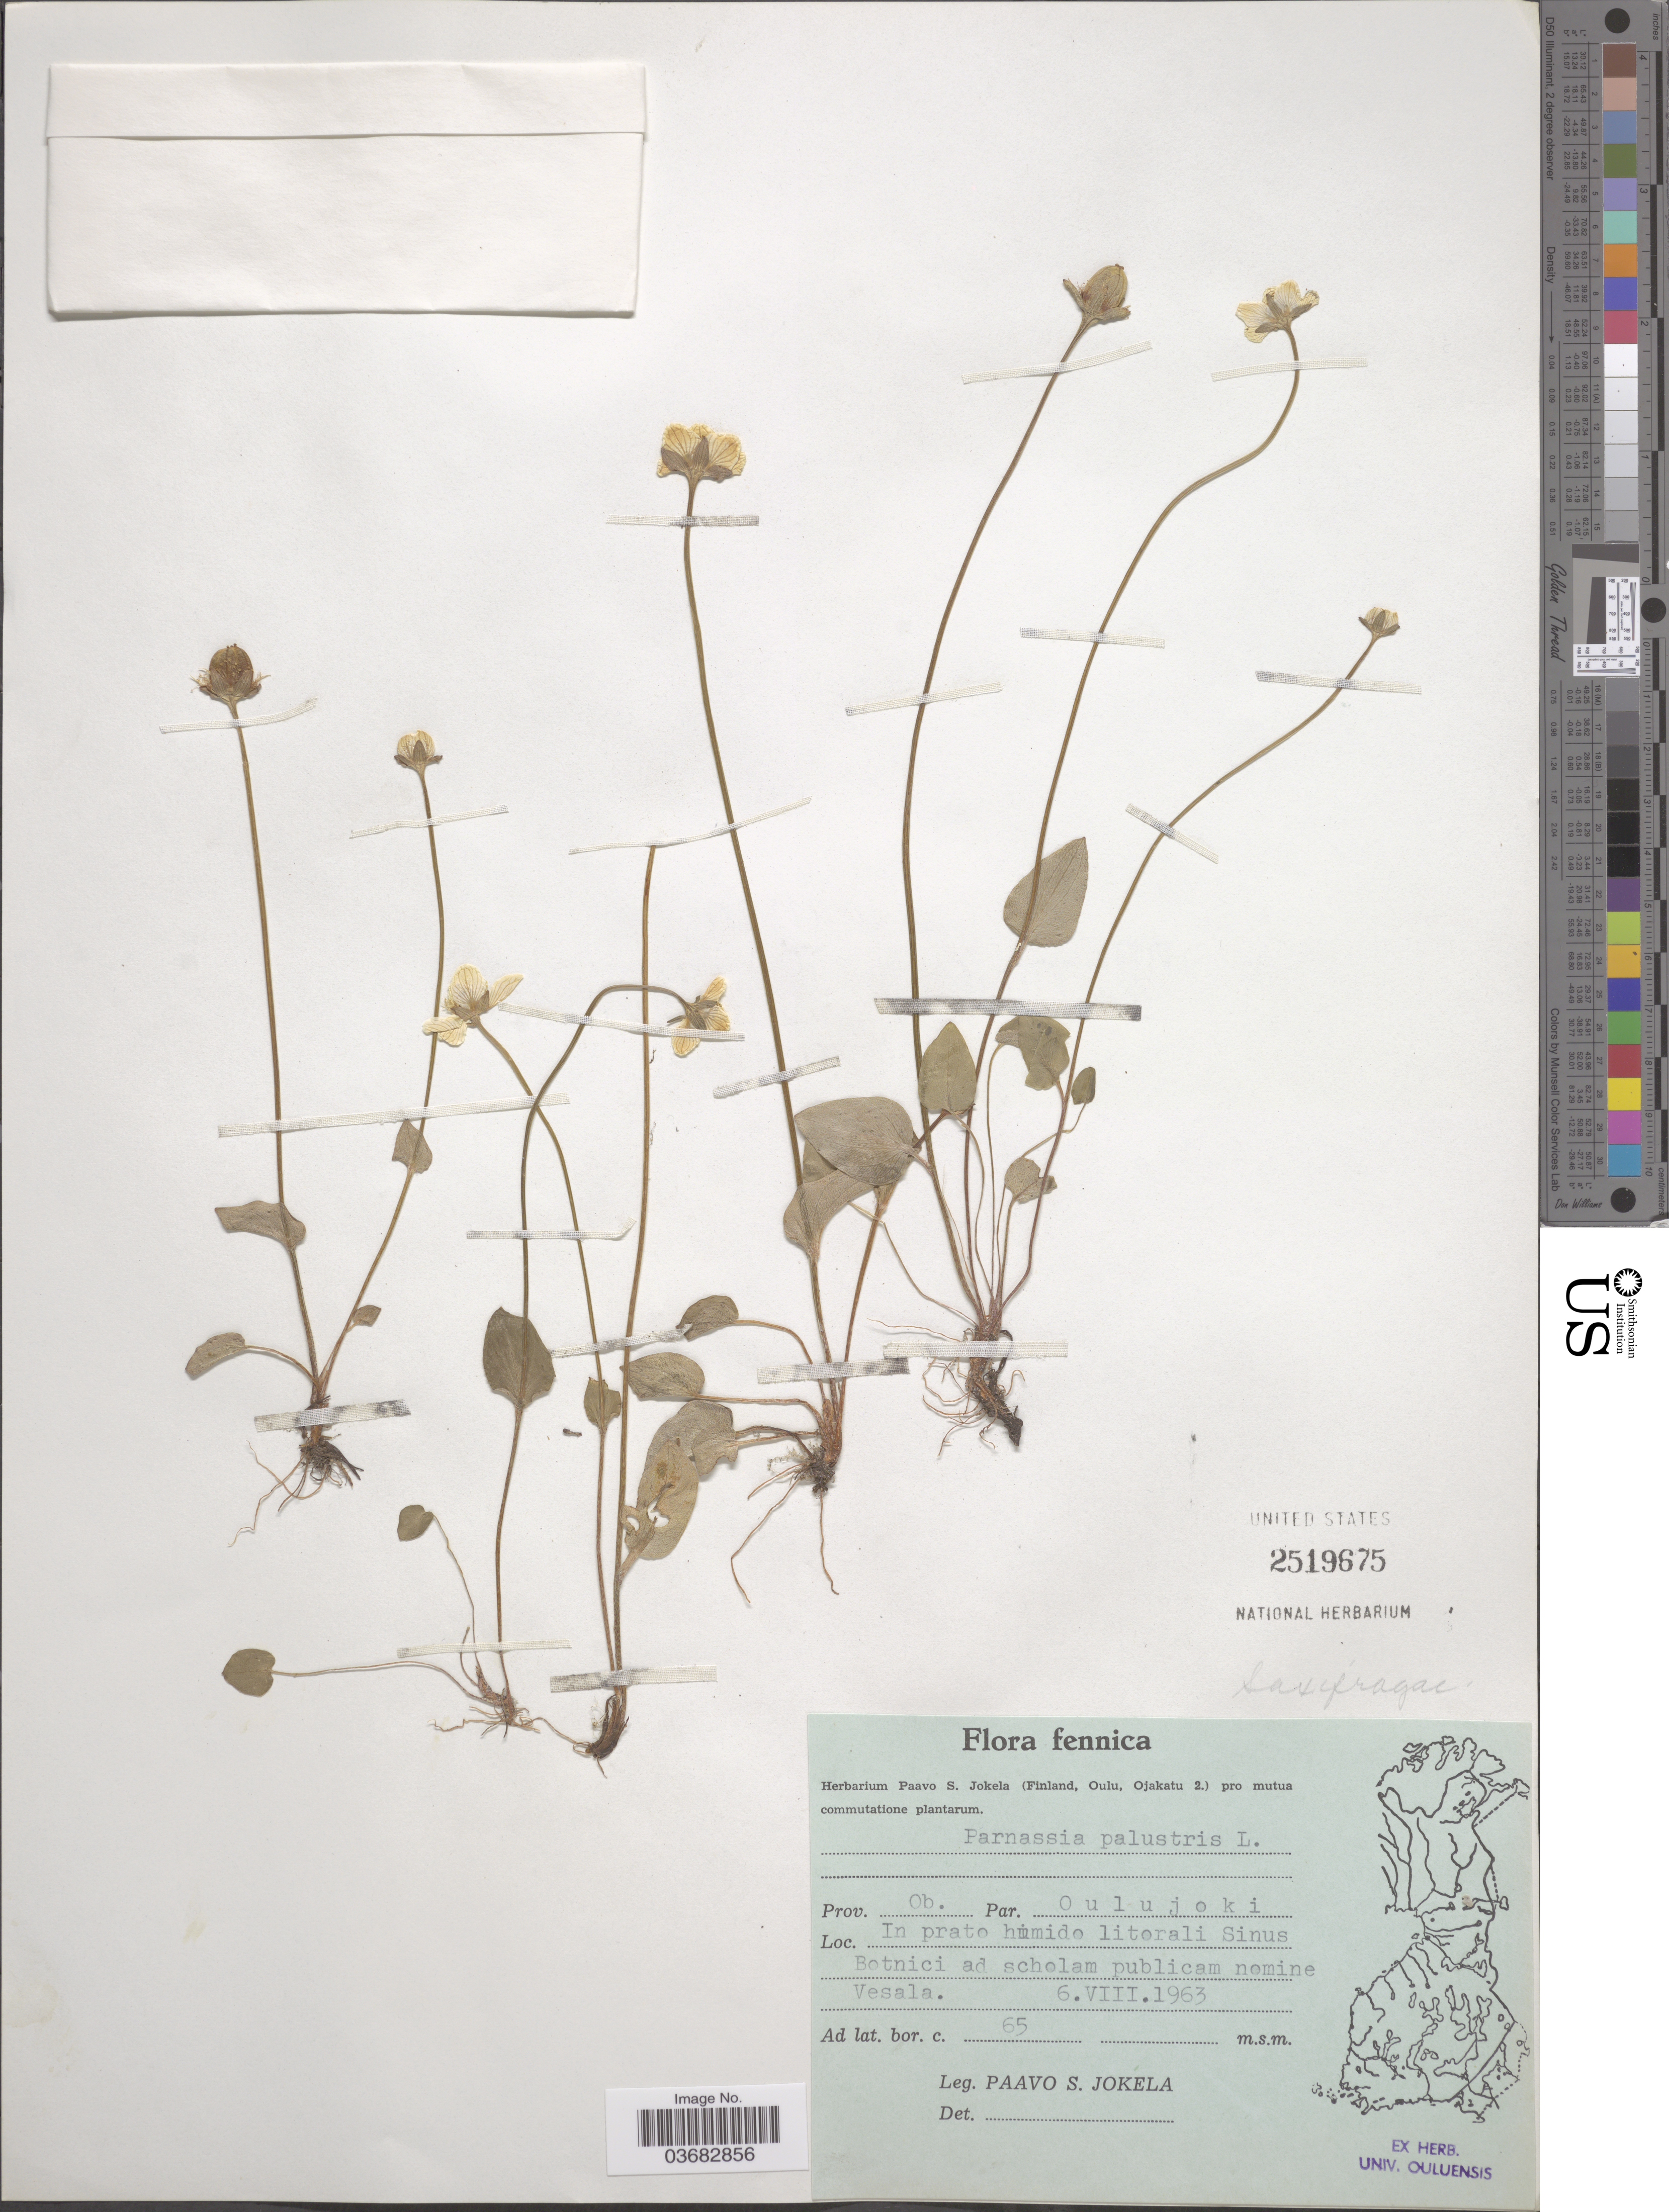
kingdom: Plantae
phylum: Tracheophyta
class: Magnoliopsida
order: Celastrales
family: Parnassiaceae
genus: Parnassia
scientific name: Parnassia palustris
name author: L.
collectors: P. Jokela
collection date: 1963-08-06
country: Finland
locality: Fennica. Prov. Ob. Par. Oulujoki. In prato humido litorali Sinus Botnici ad scholam publicam nomine Vesala.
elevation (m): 65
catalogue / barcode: US 2519675